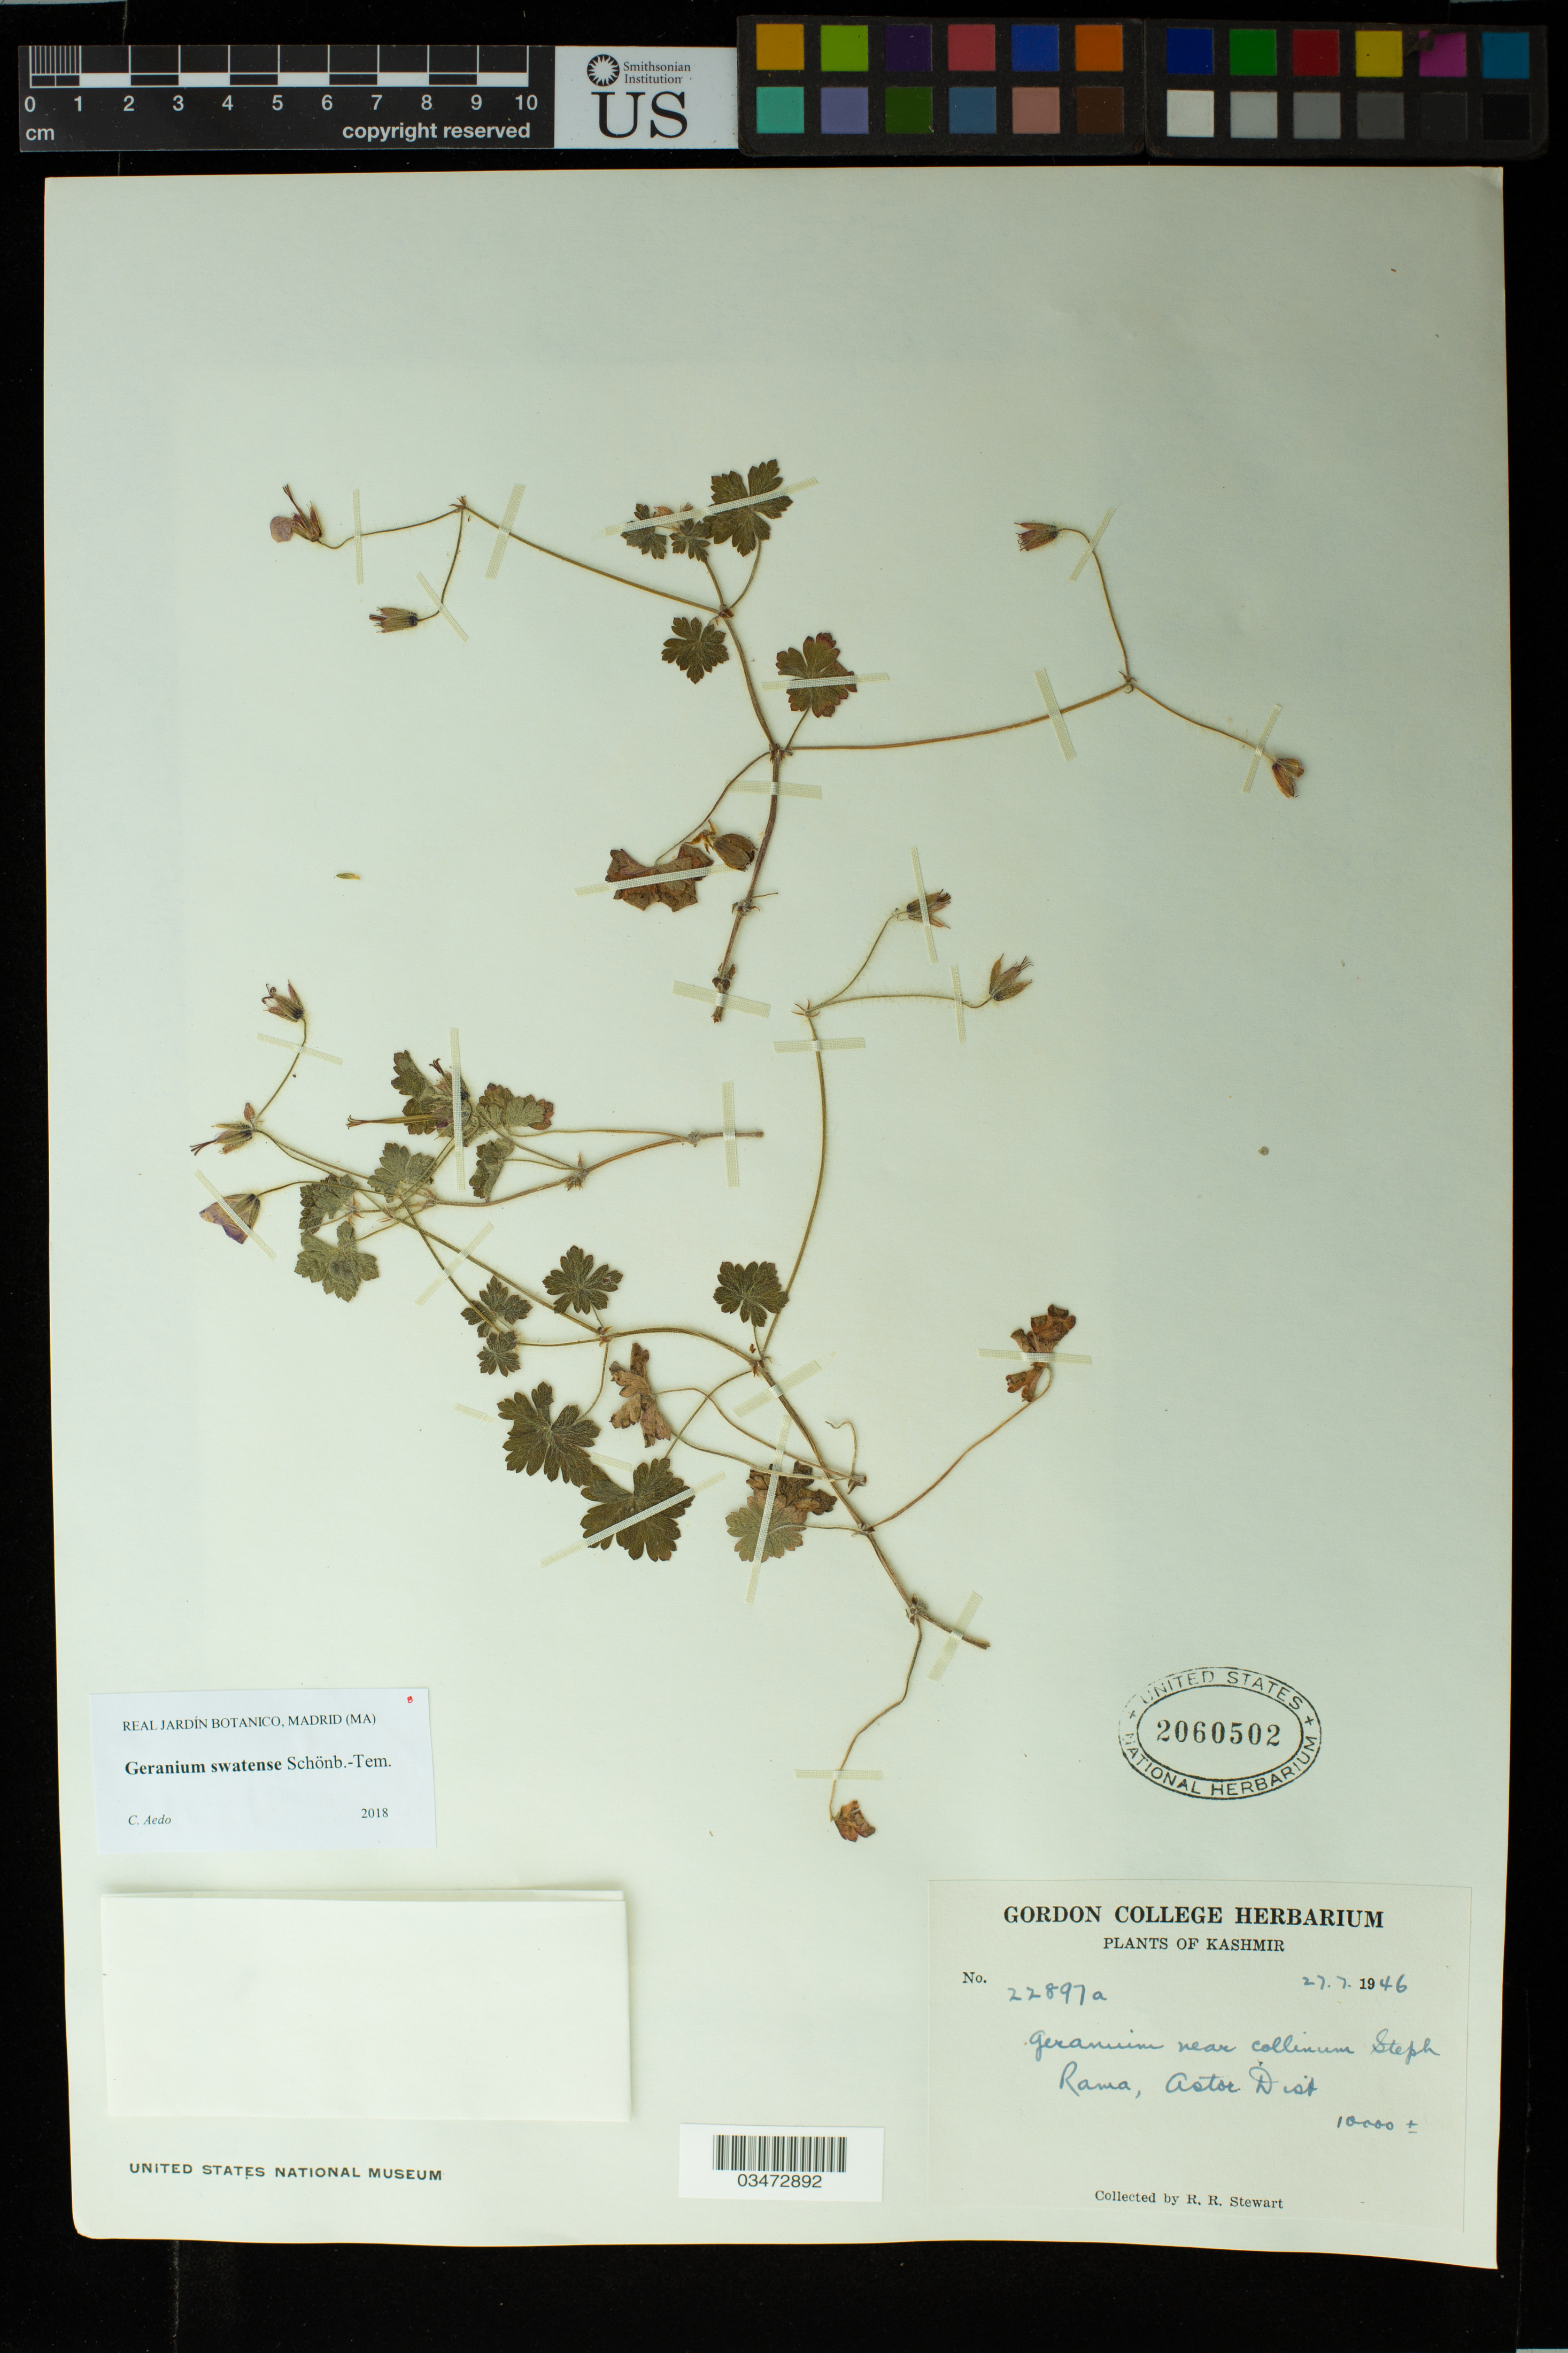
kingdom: Plantae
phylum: Tracheophyta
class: Magnoliopsida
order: Geraniales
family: Geraniaceae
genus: Geranium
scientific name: Geranium swatense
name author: Schönb.-Tem.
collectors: R. Stewart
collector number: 22897a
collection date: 1946-07-27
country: India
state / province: Jammu and Kashmir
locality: Kashmir. Rama, Astor Dist.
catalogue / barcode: US 2060502